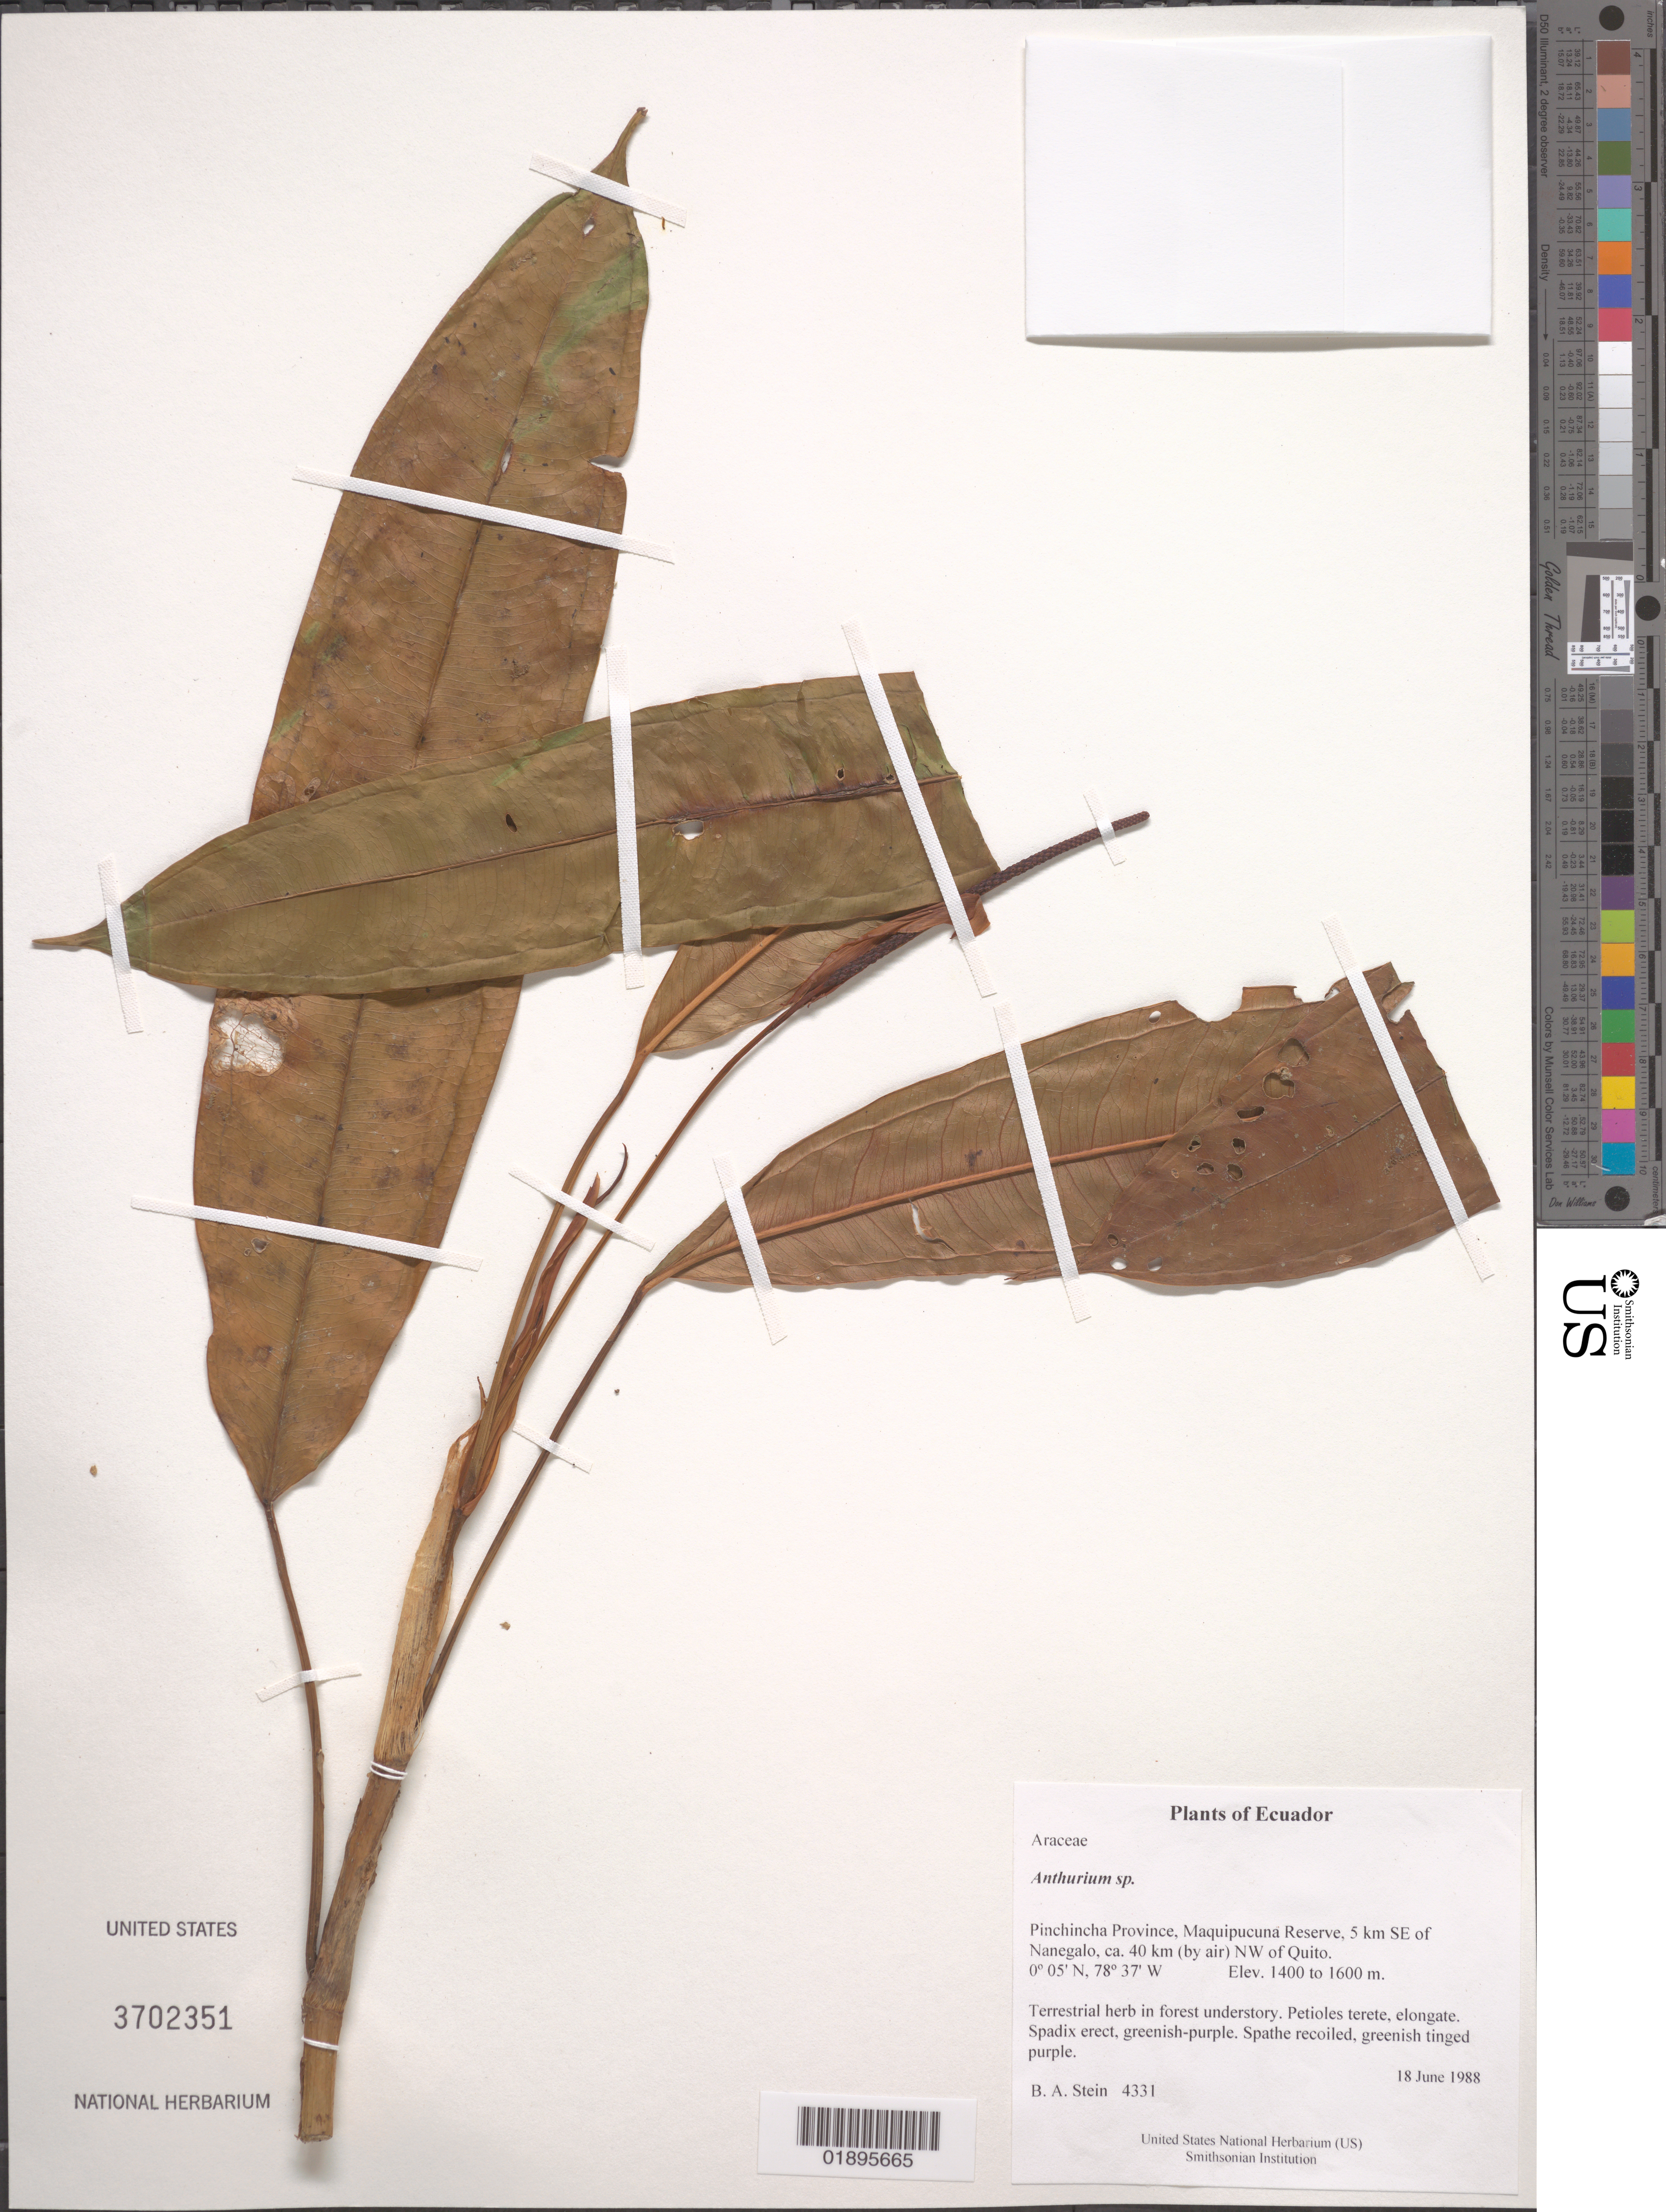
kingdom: Plantae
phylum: Tracheophyta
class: Liliopsida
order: Alismatales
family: Araceae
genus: Anthurium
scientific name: Anthurium sp.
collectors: B. A. Stein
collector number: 4331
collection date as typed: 18 June 1988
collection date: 1988-06-18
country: Ecuador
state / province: Pichincha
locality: Maquipucuna Reserve, 5 km SE of Nanegalo, ca. 40 km (by air) NW of Quito.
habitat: Forest understory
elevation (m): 1400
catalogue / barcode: US 3702351